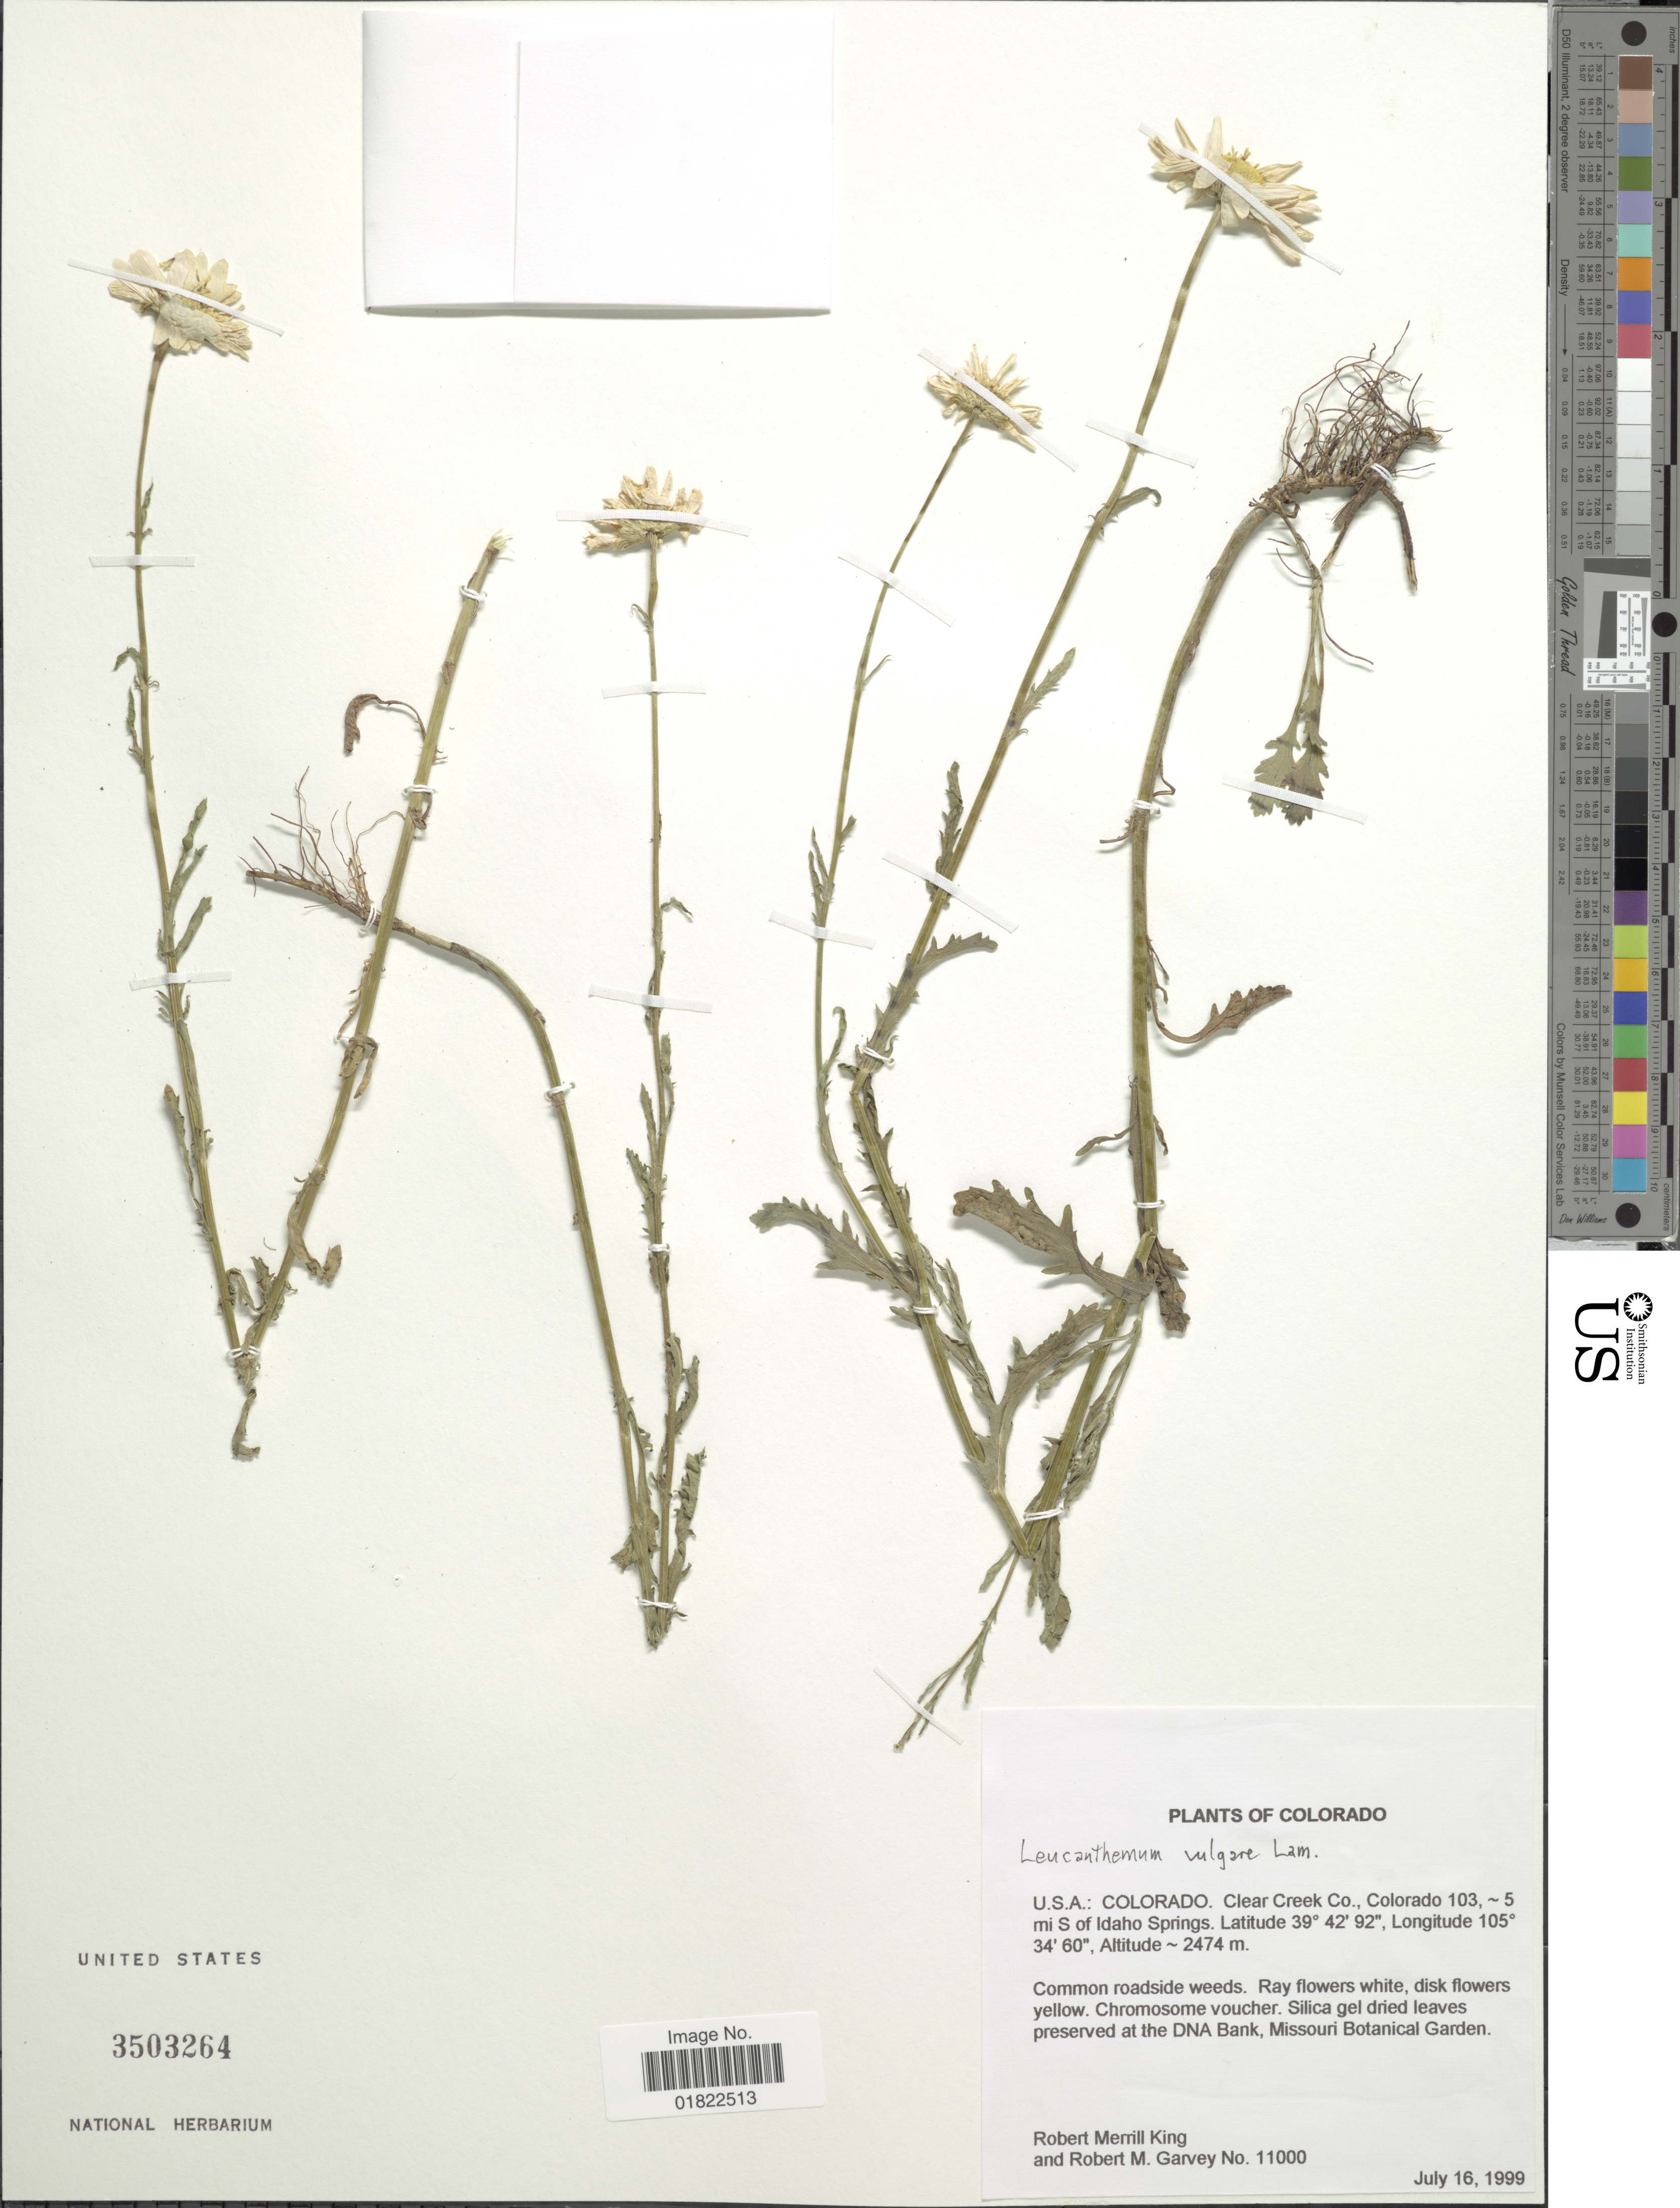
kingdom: Plantae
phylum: Tracheophyta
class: Magnoliopsida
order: Asterales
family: Asteraceae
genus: Leucanthemum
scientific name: Leucanthemum vulgare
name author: Lam.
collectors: R. M. King & R. Garvey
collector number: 11000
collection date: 1999-07-16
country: United States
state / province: Colorado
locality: Clear Creek Co., Colorado 103 :5 mi S of Idaho Springs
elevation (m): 2474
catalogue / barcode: US 3503264